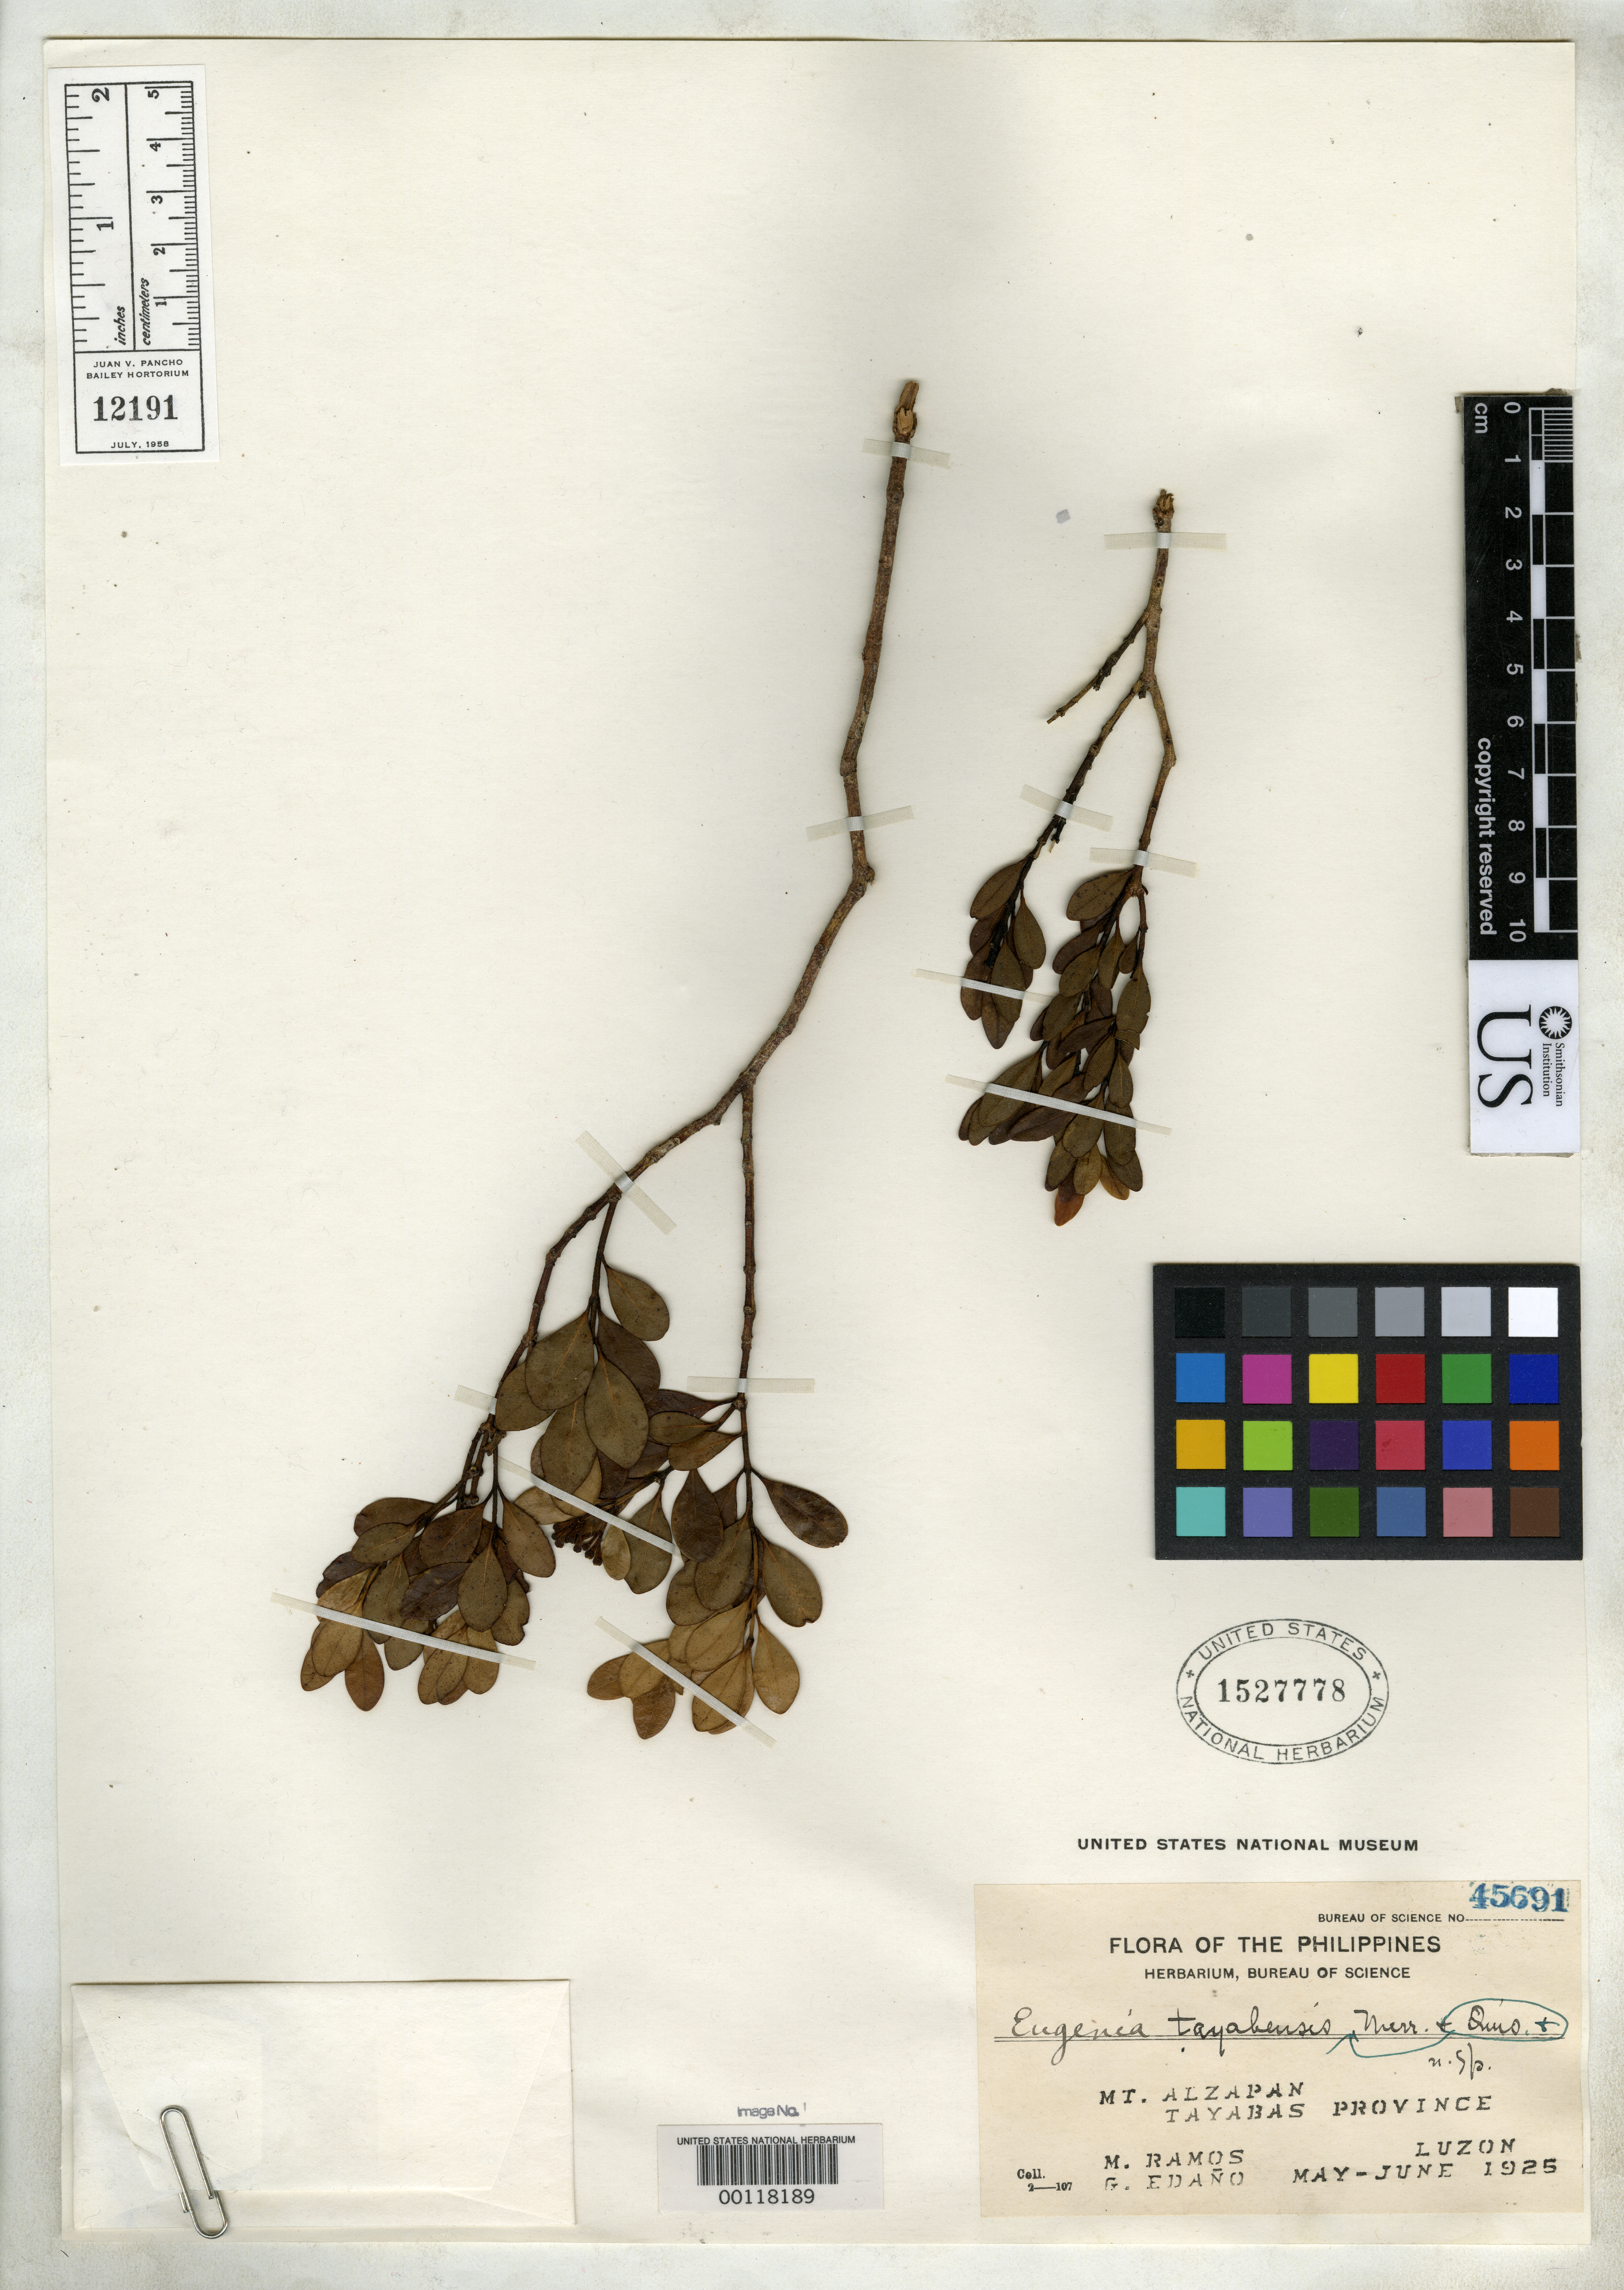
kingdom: Plantae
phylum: Tracheophyta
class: Magnoliopsida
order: Myrtales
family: Myrtaceae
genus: Eugenia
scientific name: Eugenia tayabensis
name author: Quisumb. & Merr.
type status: Isotype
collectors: M. Ramos & G. E. Edaño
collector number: Bur. Sci. 45691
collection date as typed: Jun 1925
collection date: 1925-06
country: Philippines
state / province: Cagayan Valley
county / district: Nueva Vizcaya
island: Luzon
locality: Mt. Alzapan.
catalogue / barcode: US 1527778